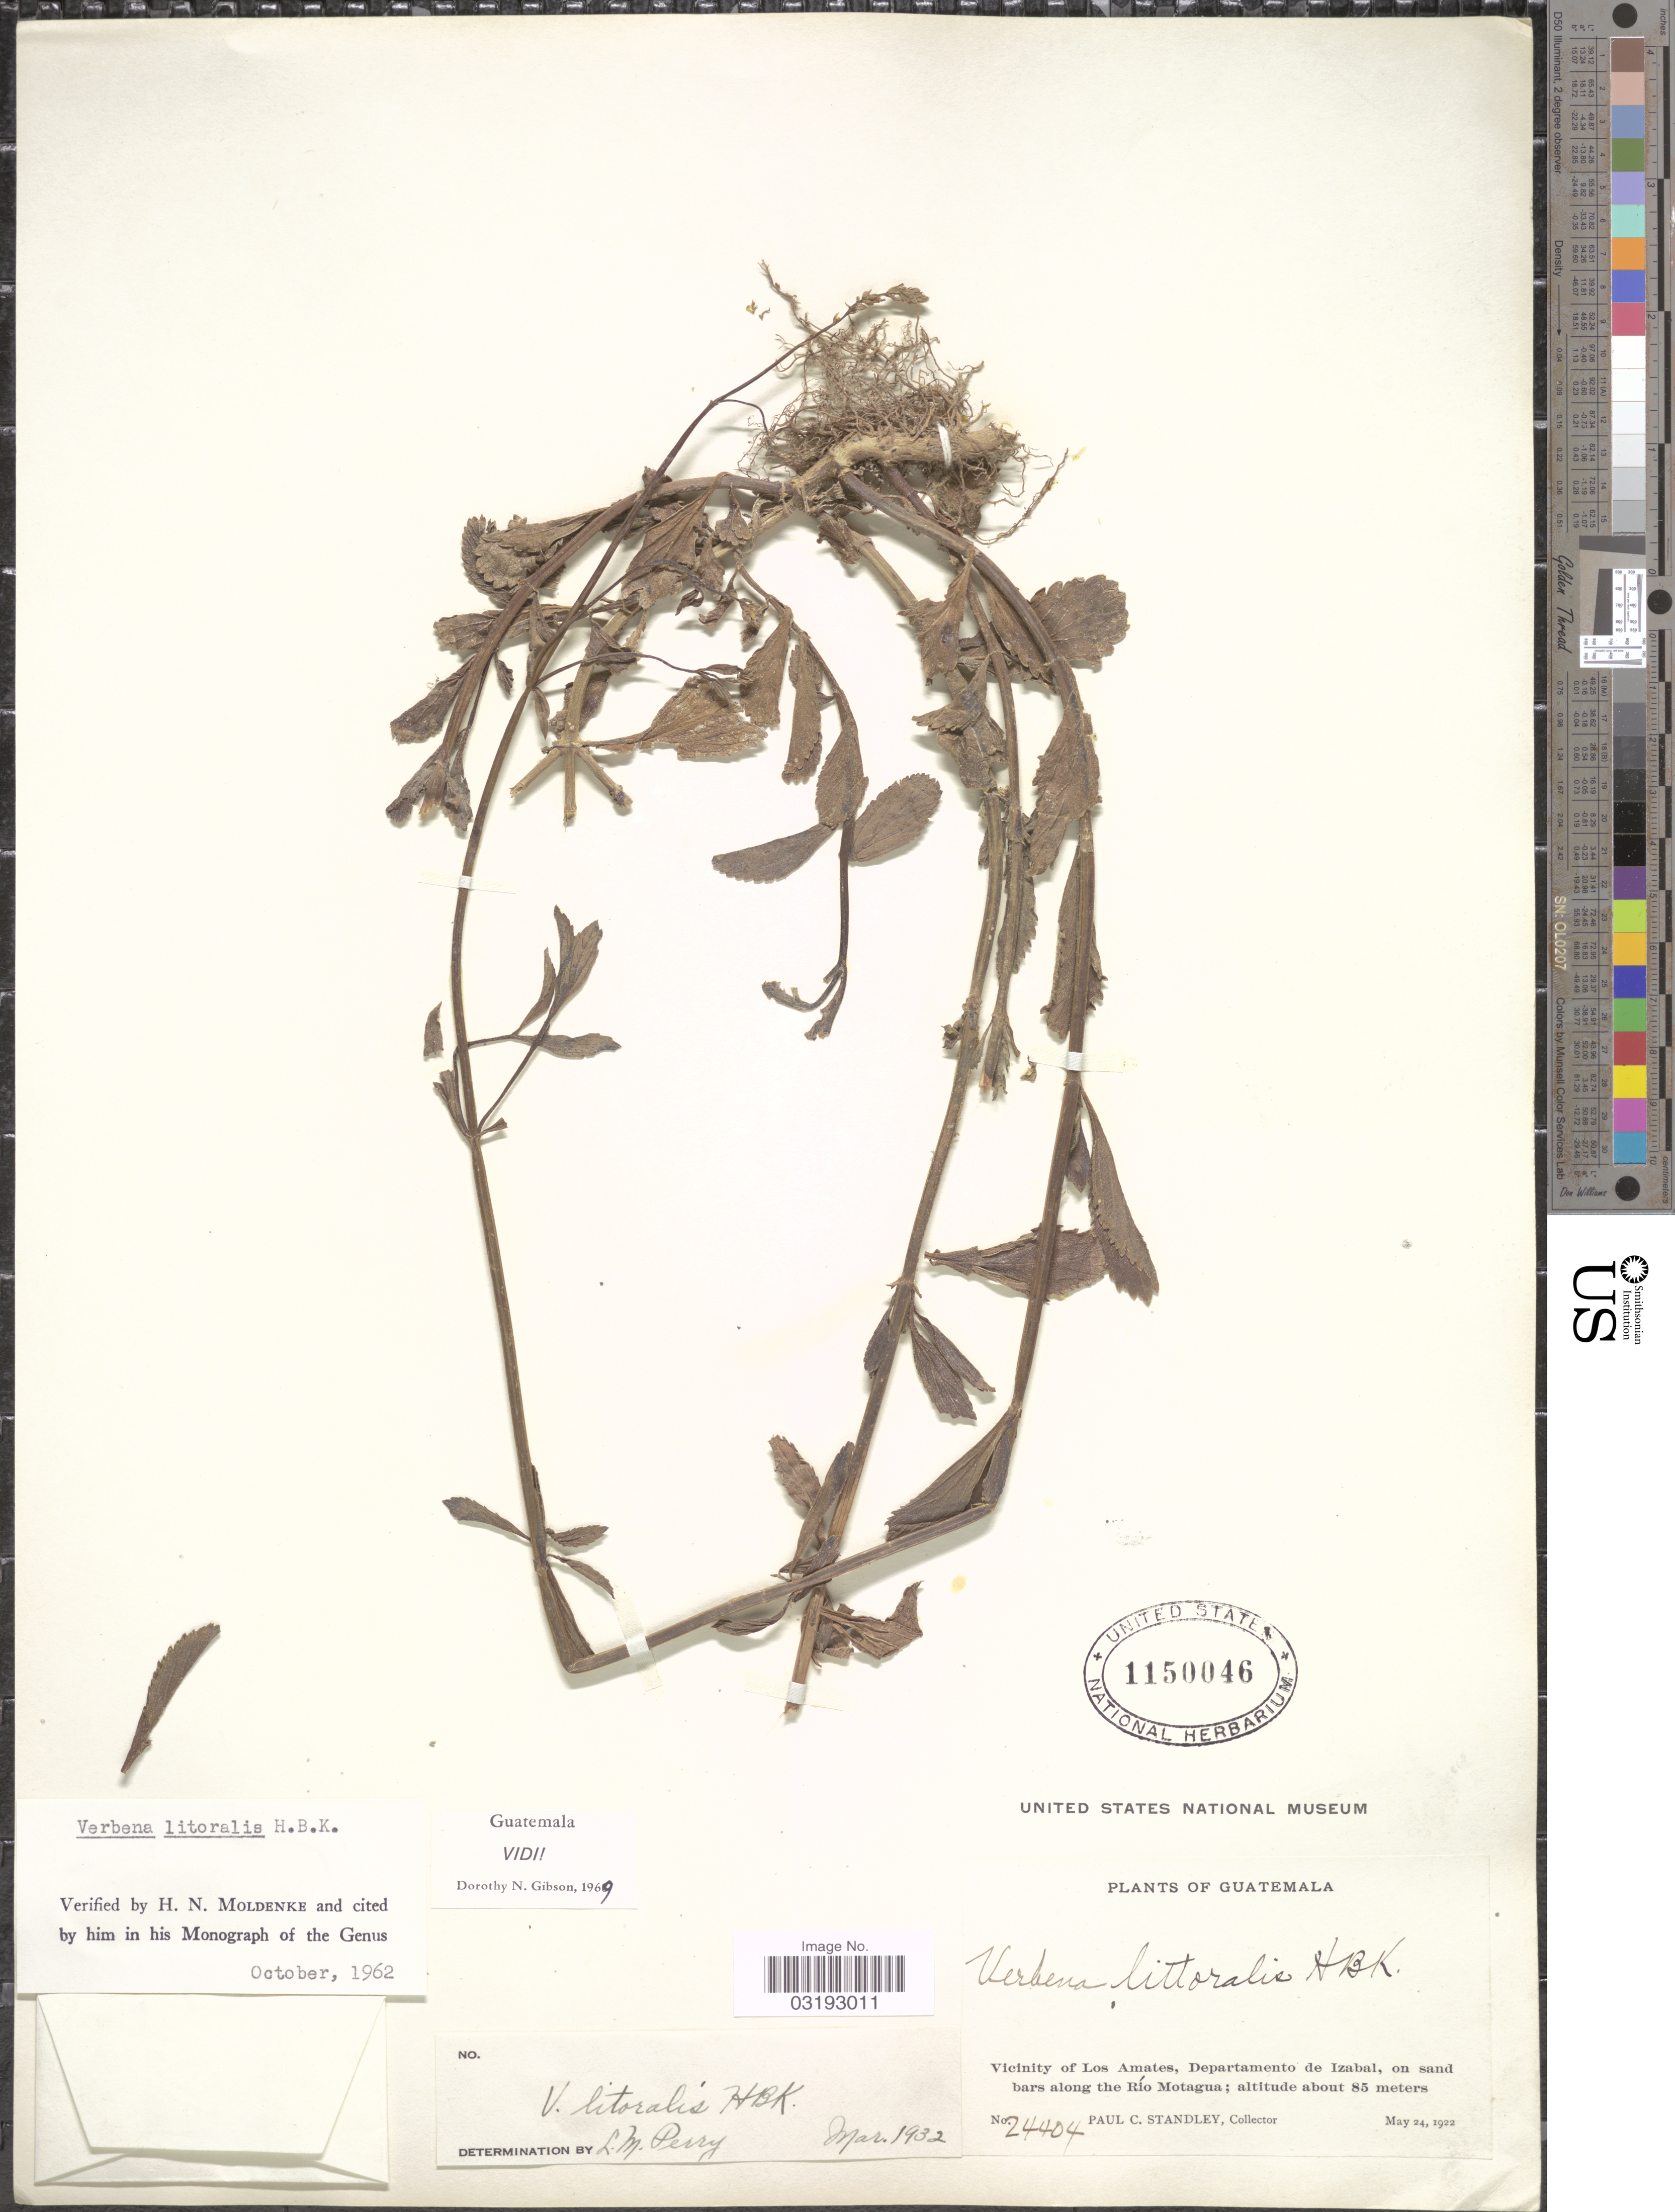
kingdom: Plantae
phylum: Tracheophyta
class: Magnoliopsida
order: Lamiales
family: Verbenaceae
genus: Verbena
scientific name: Verbena litoralis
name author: Kunth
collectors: P. C. Standley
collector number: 24404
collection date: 1922-05-24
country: Guatemala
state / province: Izabal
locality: Vicinity of Los Amates, Departamento de Izabal, on sand bars along the Río Motagua.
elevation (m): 85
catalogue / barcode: US 1150046